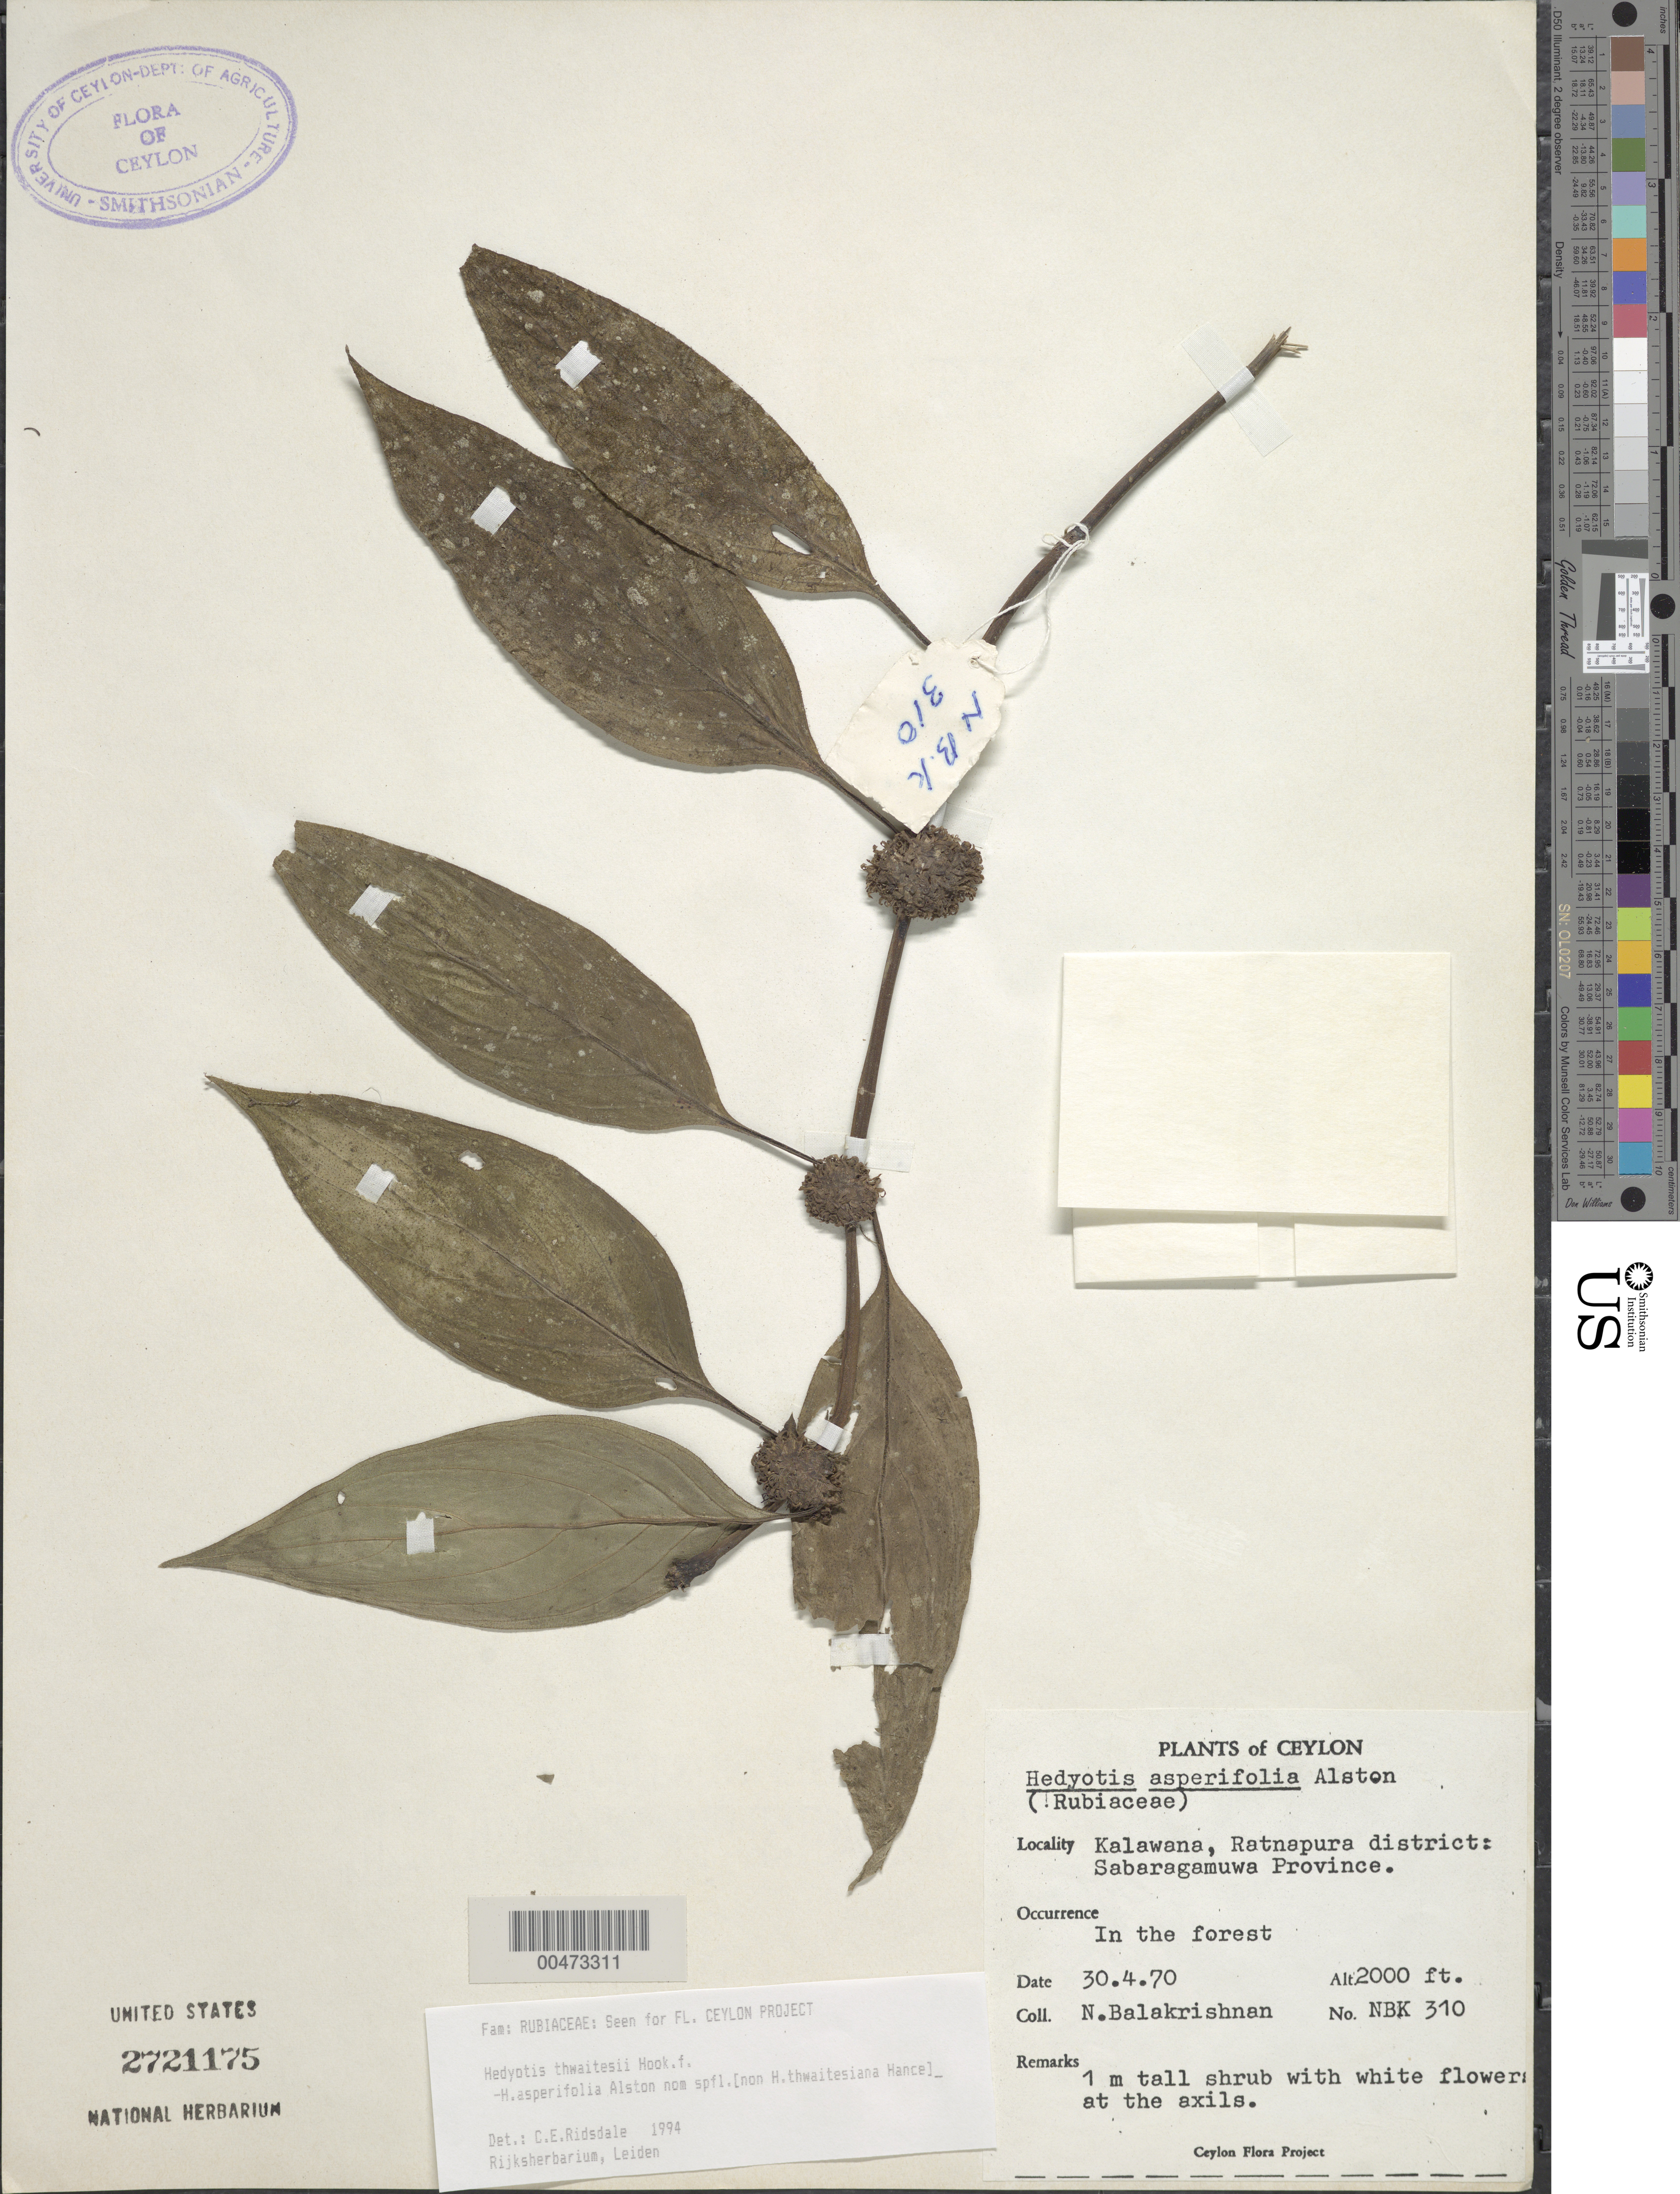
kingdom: Plantae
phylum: Tracheophyta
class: Magnoliopsida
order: Gentianales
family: Rubiaceae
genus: Hedyotis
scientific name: Hedyotis thwaitesii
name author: Hook. f.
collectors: N. Balakrishnan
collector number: NBK 310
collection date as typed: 30 Apr 1970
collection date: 1970-04-30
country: Sri Lanka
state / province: Sabaragamuwa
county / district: Ratnapura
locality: Kalawana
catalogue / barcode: US 2721175